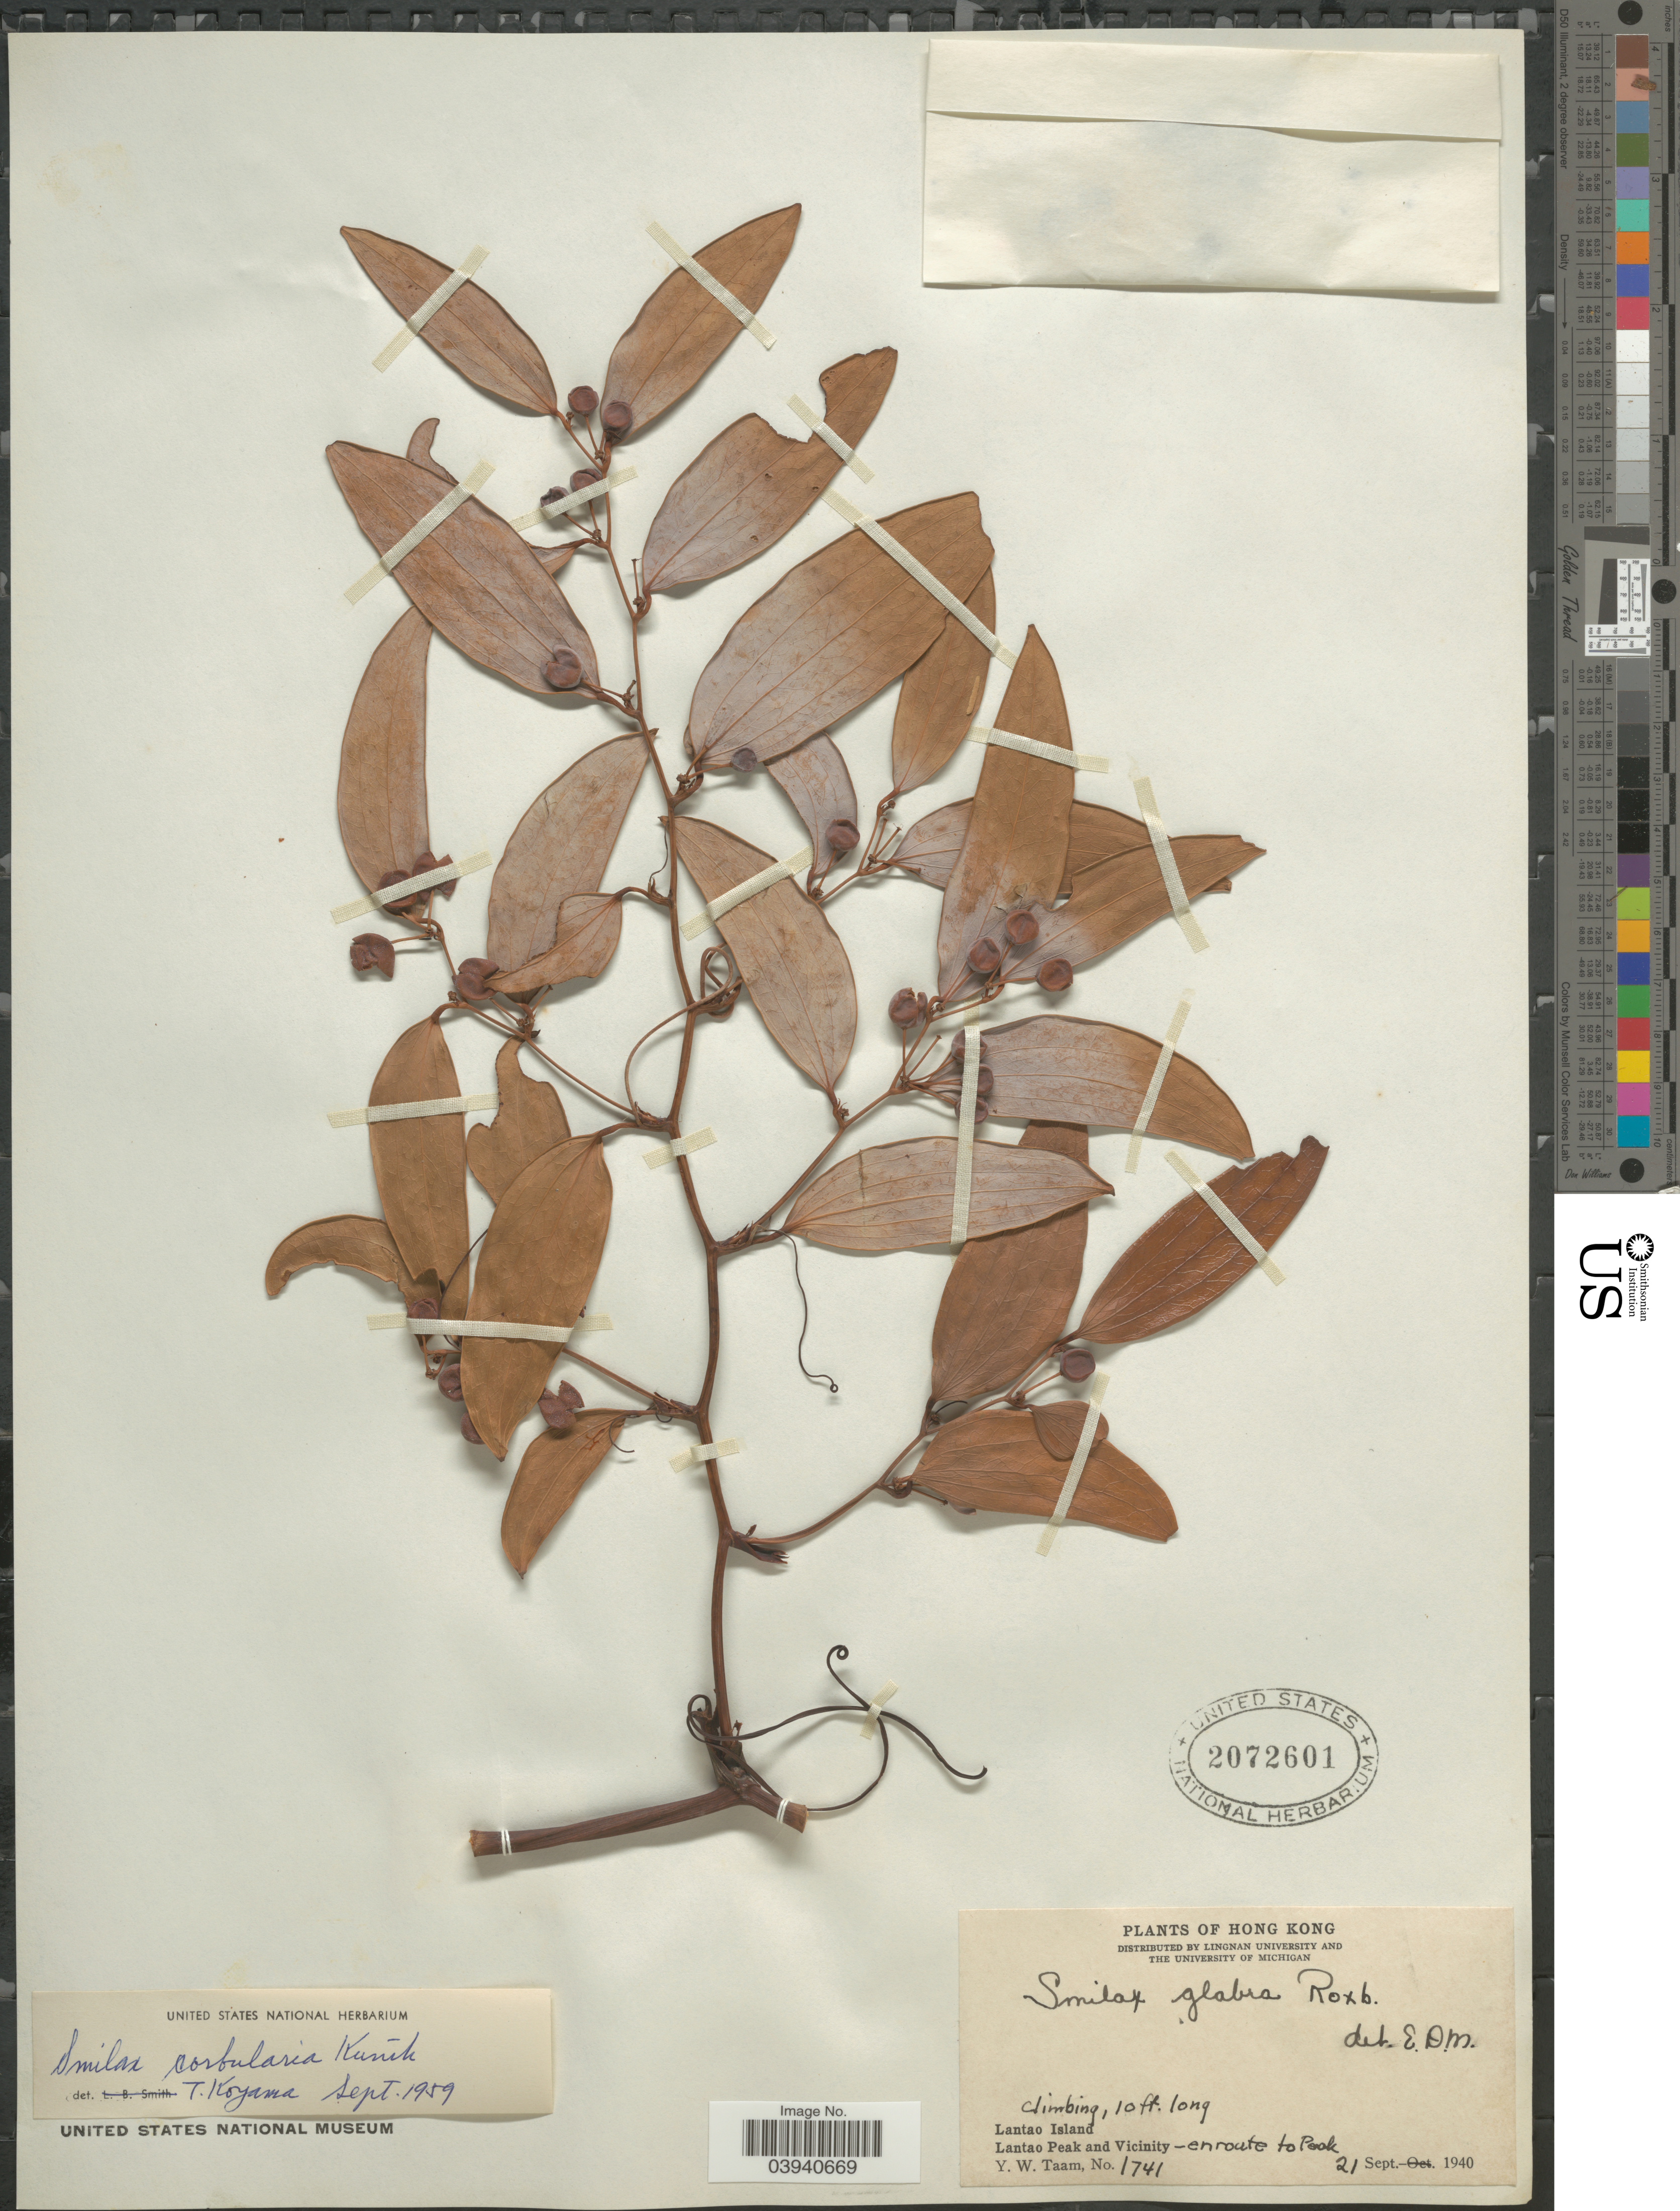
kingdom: Plantae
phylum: Tracheophyta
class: Liliopsida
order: Liliales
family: Smilacaceae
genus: Smilax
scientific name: Smilax corbularia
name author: Kunth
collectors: Y. W. Taam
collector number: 1741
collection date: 1940-09-21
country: China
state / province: Hong Kong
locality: Lantao Island. Lantao Peak and Vicinity - en route to Peak.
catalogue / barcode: US 2072601